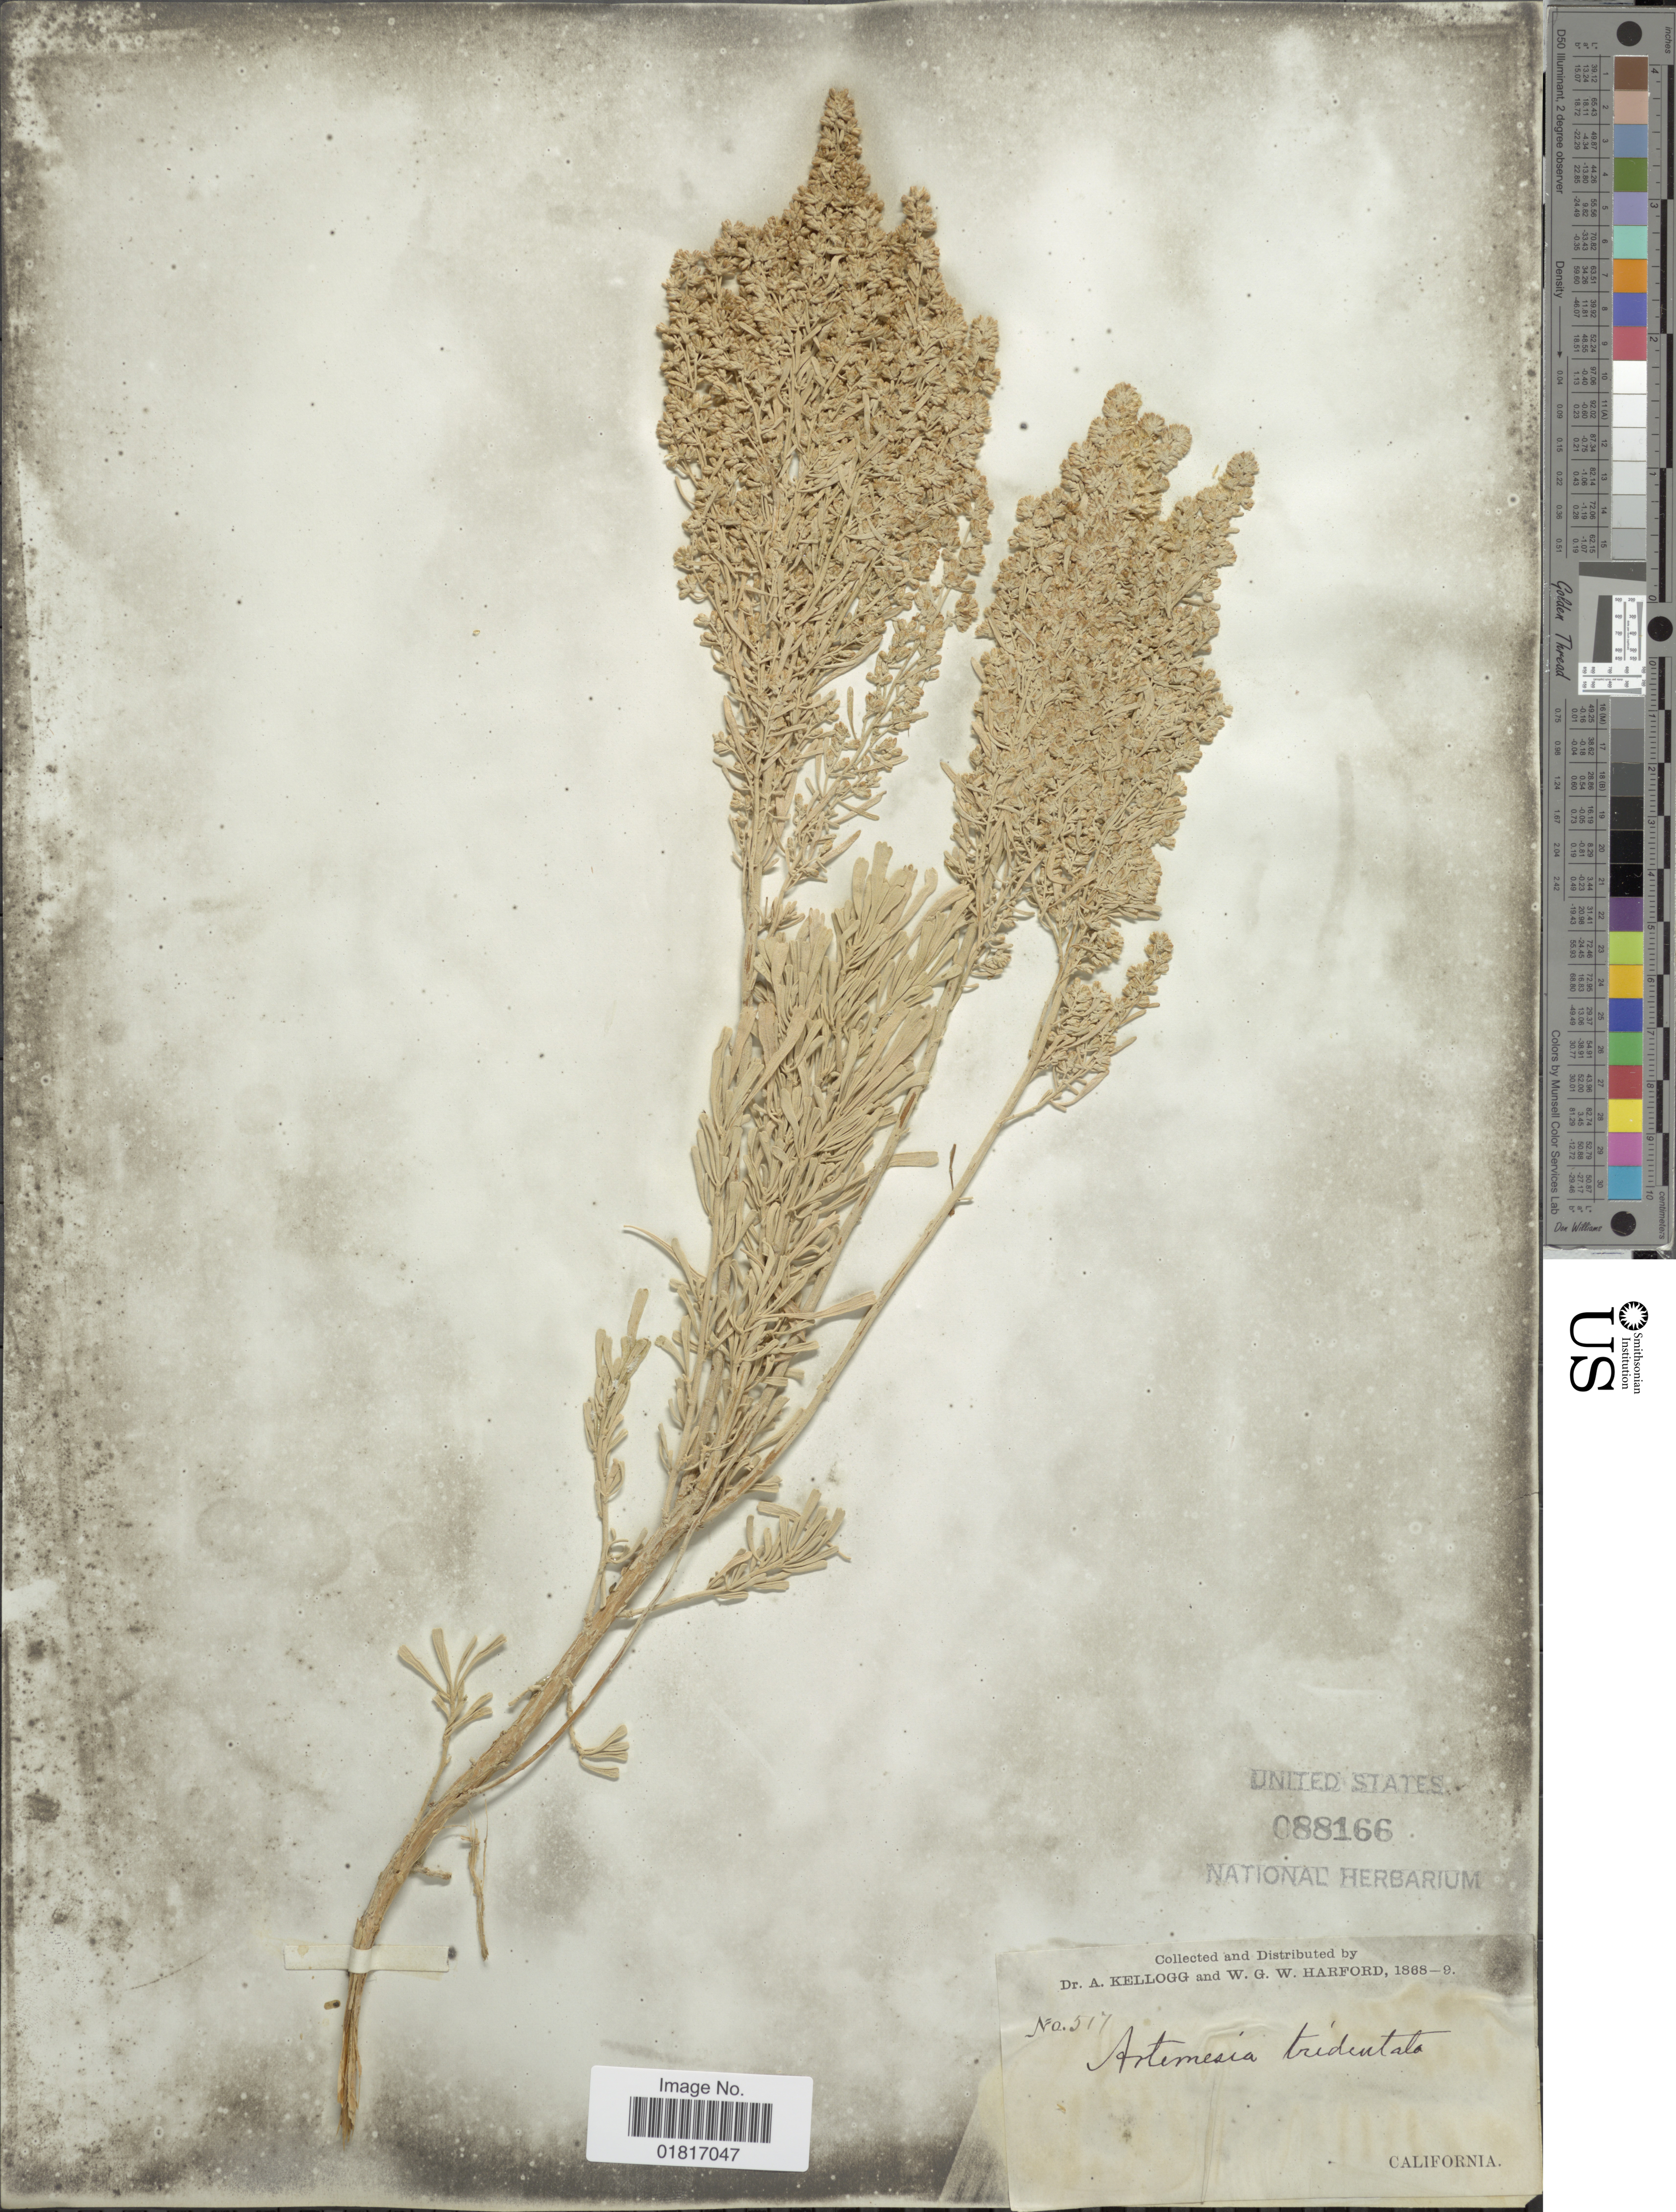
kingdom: Plantae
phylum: Tracheophyta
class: Magnoliopsida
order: Asterales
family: Asteraceae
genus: Artemisia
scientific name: Artemisia tridentata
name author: Nutt.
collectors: A. Kellogg & W. G. W. Harford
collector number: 517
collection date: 1868/1869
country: United States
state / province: California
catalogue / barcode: US 88166